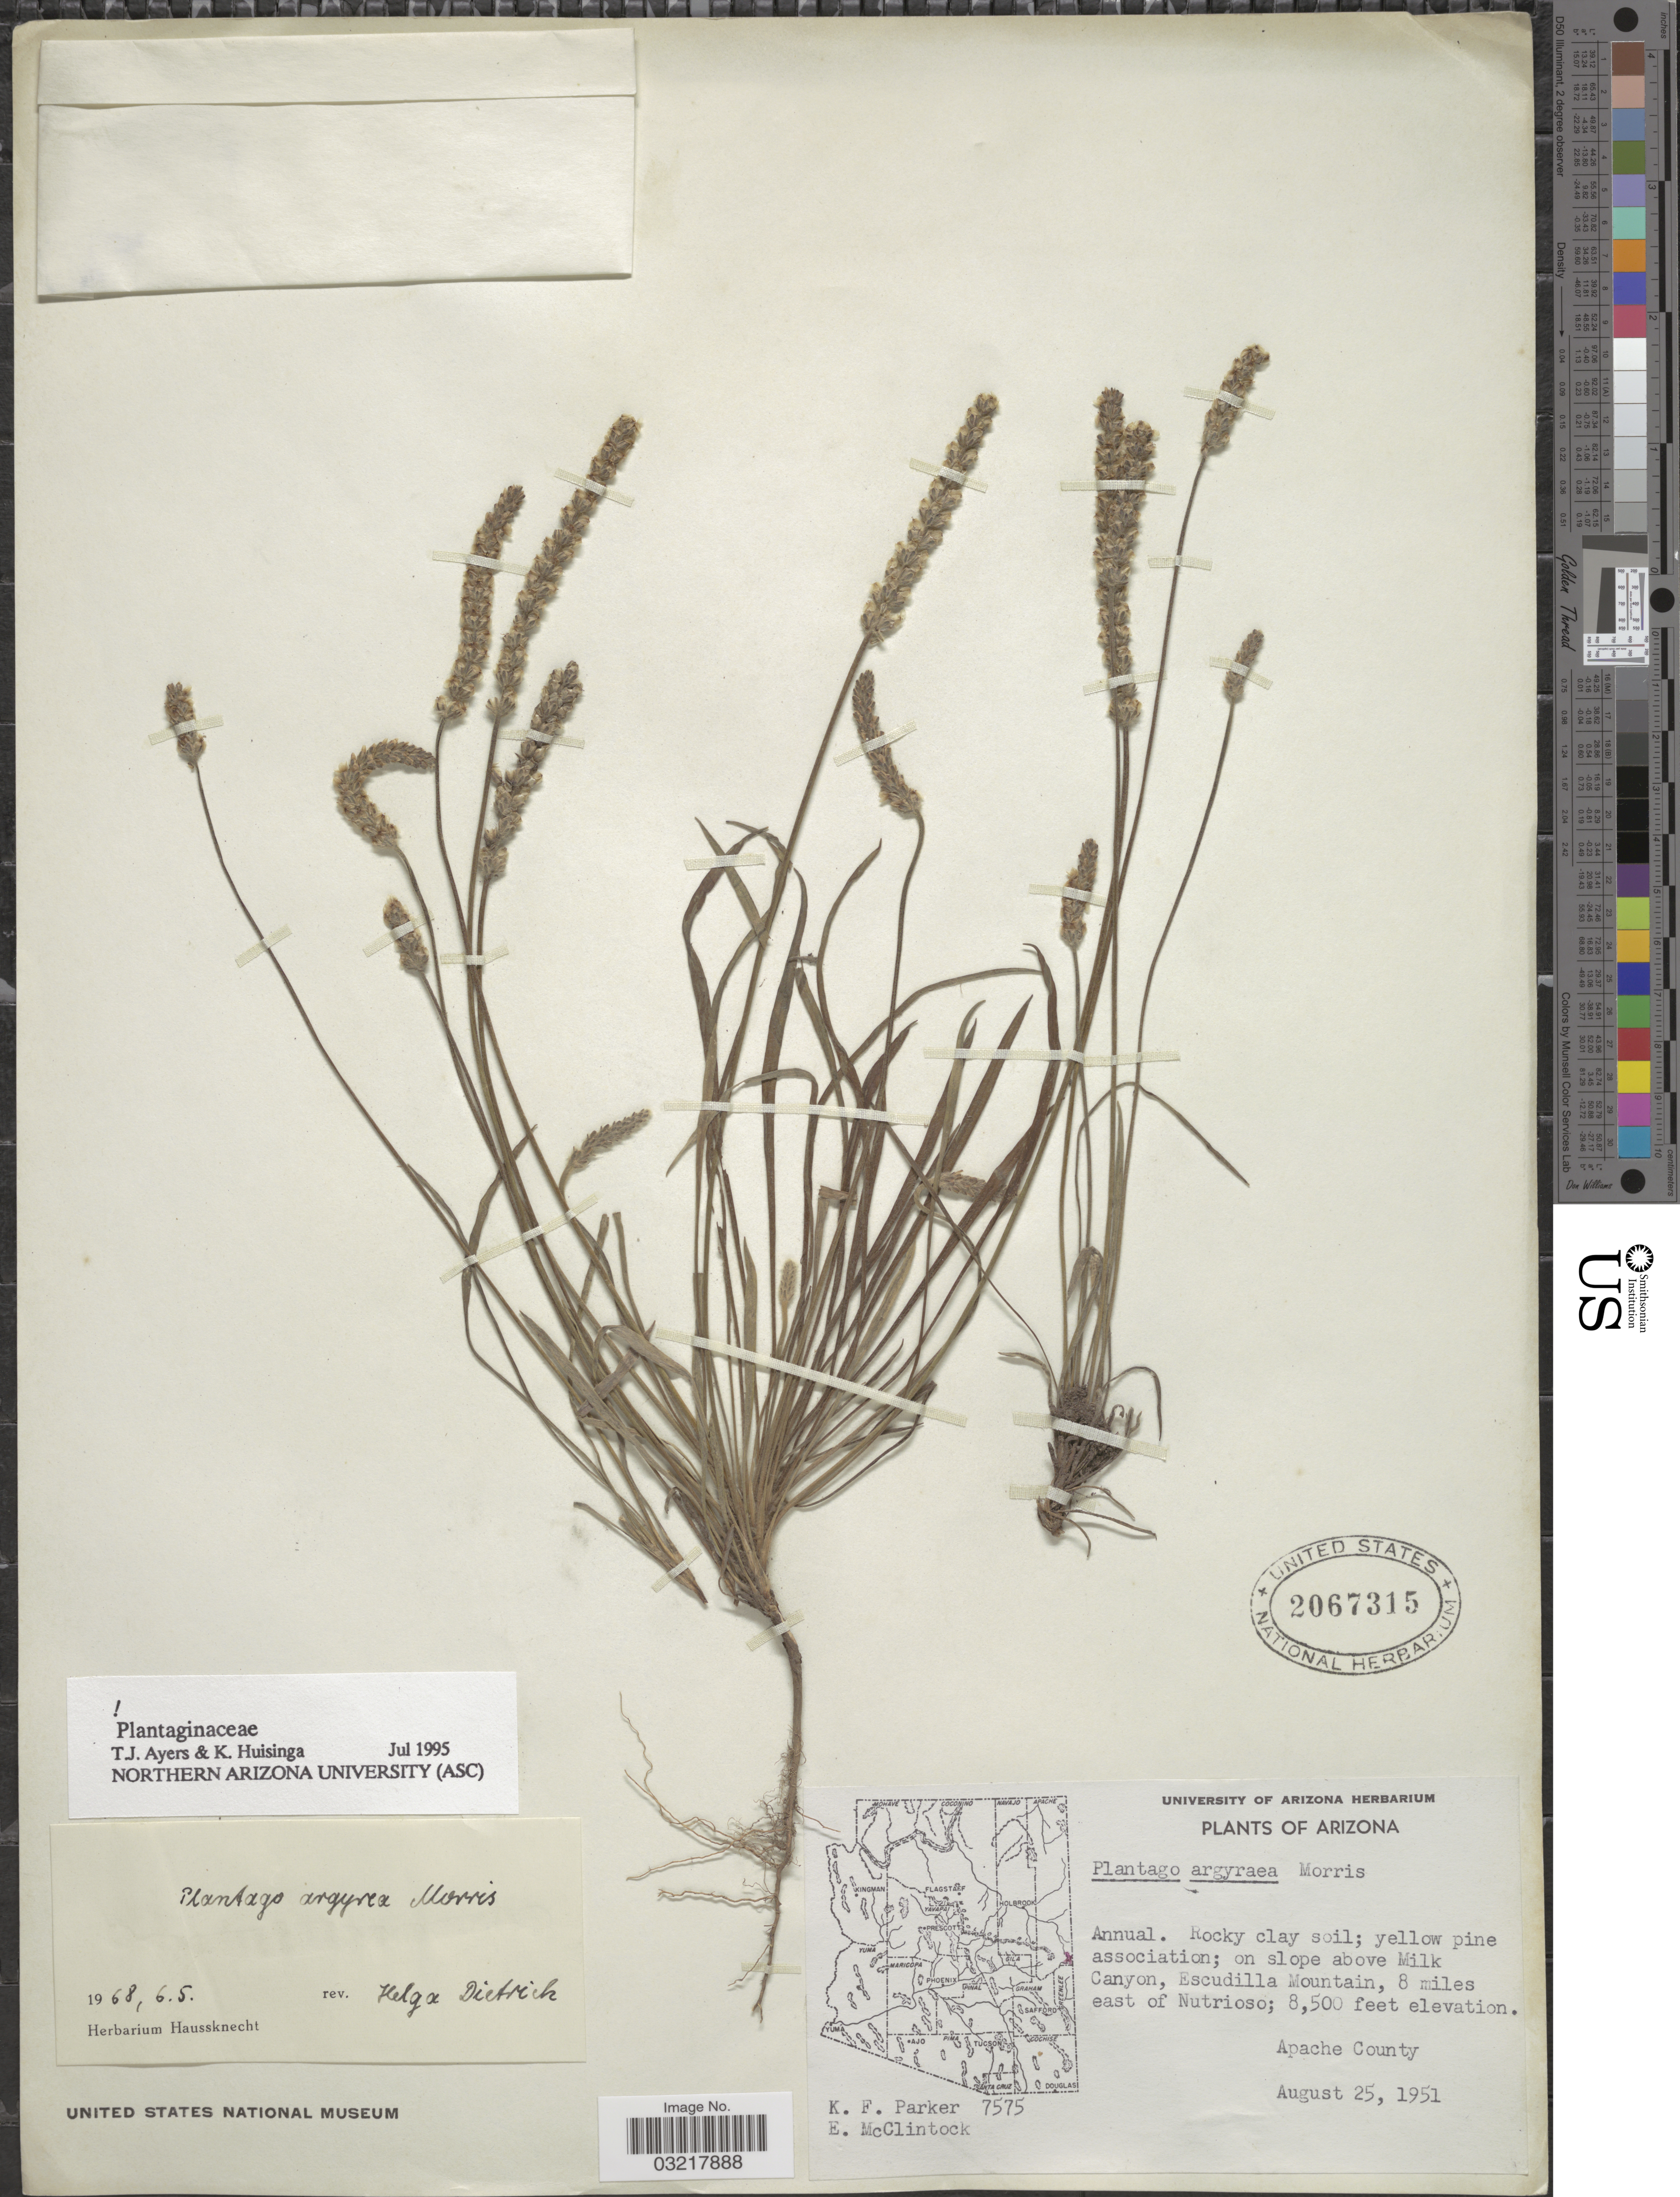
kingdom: Plantae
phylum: Tracheophyta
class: Magnoliopsida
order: Lamiales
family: Plantaginaceae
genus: Plantago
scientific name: Plantago argyrea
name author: E. Morris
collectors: K. F. Parker & E. McClintock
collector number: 7575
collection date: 1951-08-25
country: United States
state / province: Arizona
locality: On slope above Milk Canyon, Escudilla Mountain, 8 miles east of Nutrioso. Apache County.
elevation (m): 2591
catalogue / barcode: US 2067315